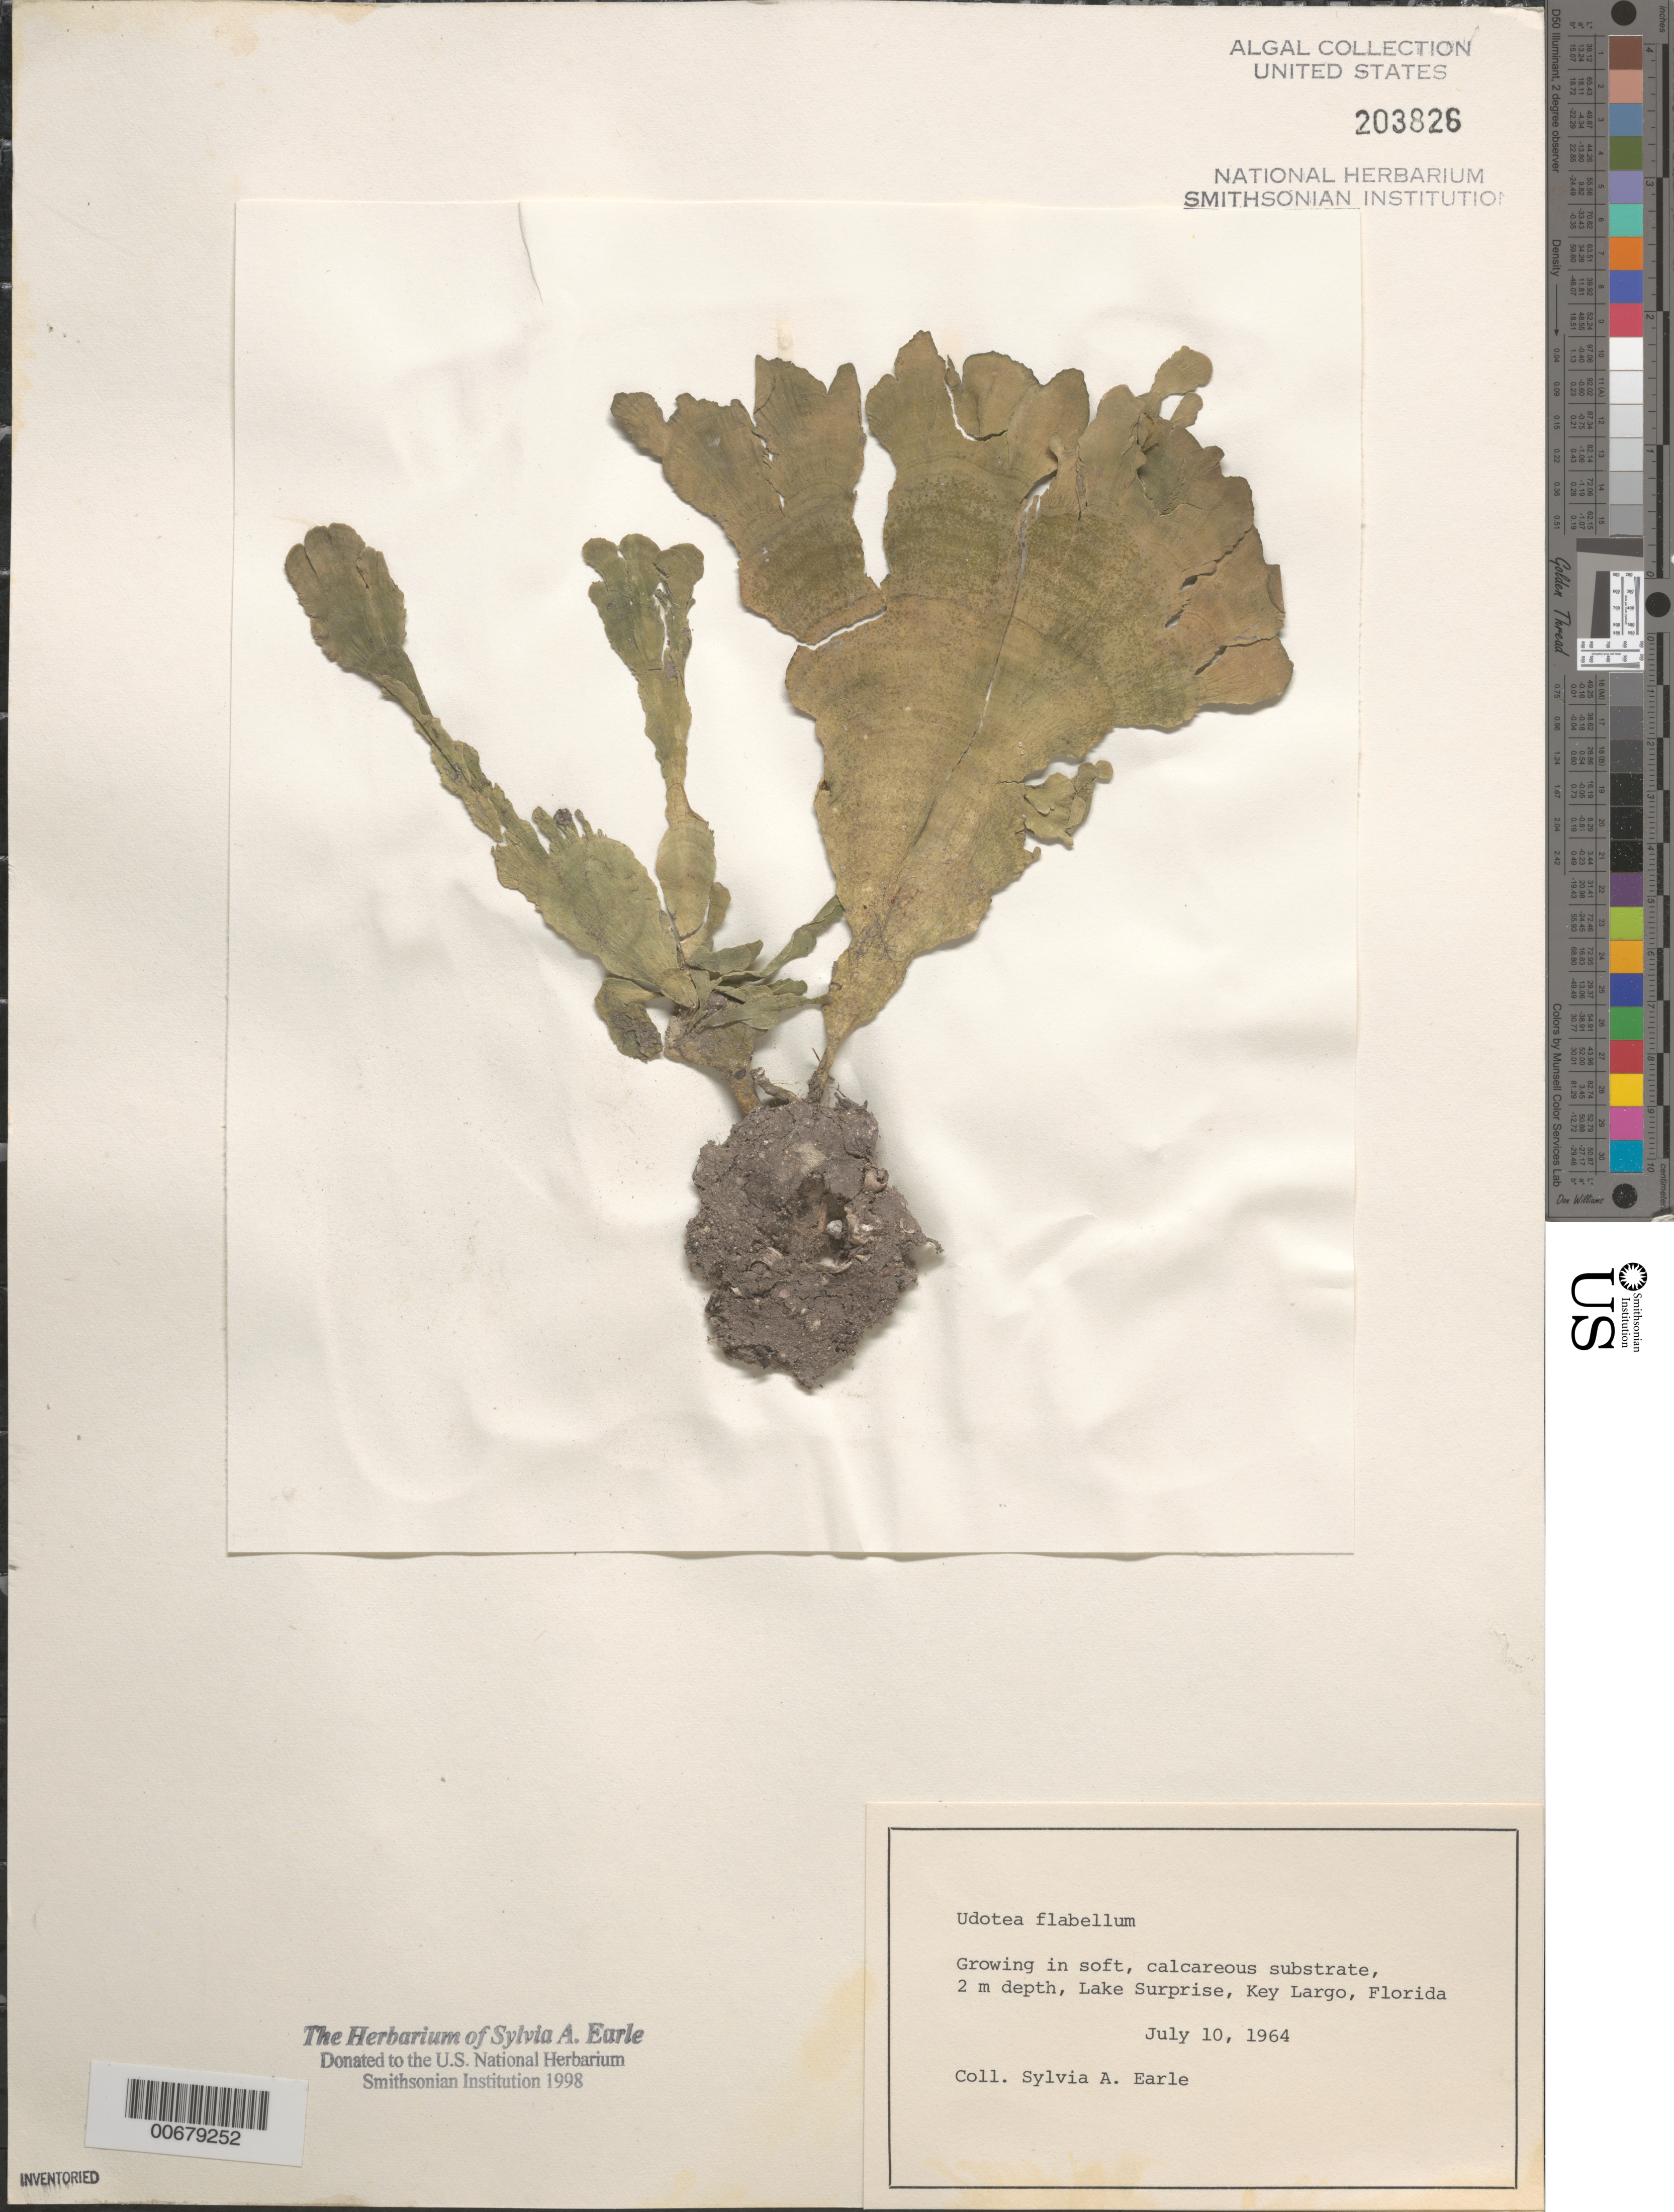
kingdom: Plantae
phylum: Chlorophyta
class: Ulvophyceae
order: Bryopsidales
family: Udoteaceae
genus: Udotea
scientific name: Udotea flabellum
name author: (J. Ellis & Sol.) M. Howe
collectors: S. A. Earle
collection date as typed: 10 Jul 1964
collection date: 1964-07-10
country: United States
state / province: Florida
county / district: Monroe County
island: Key Largo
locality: Lake Surprise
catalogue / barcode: US 203826